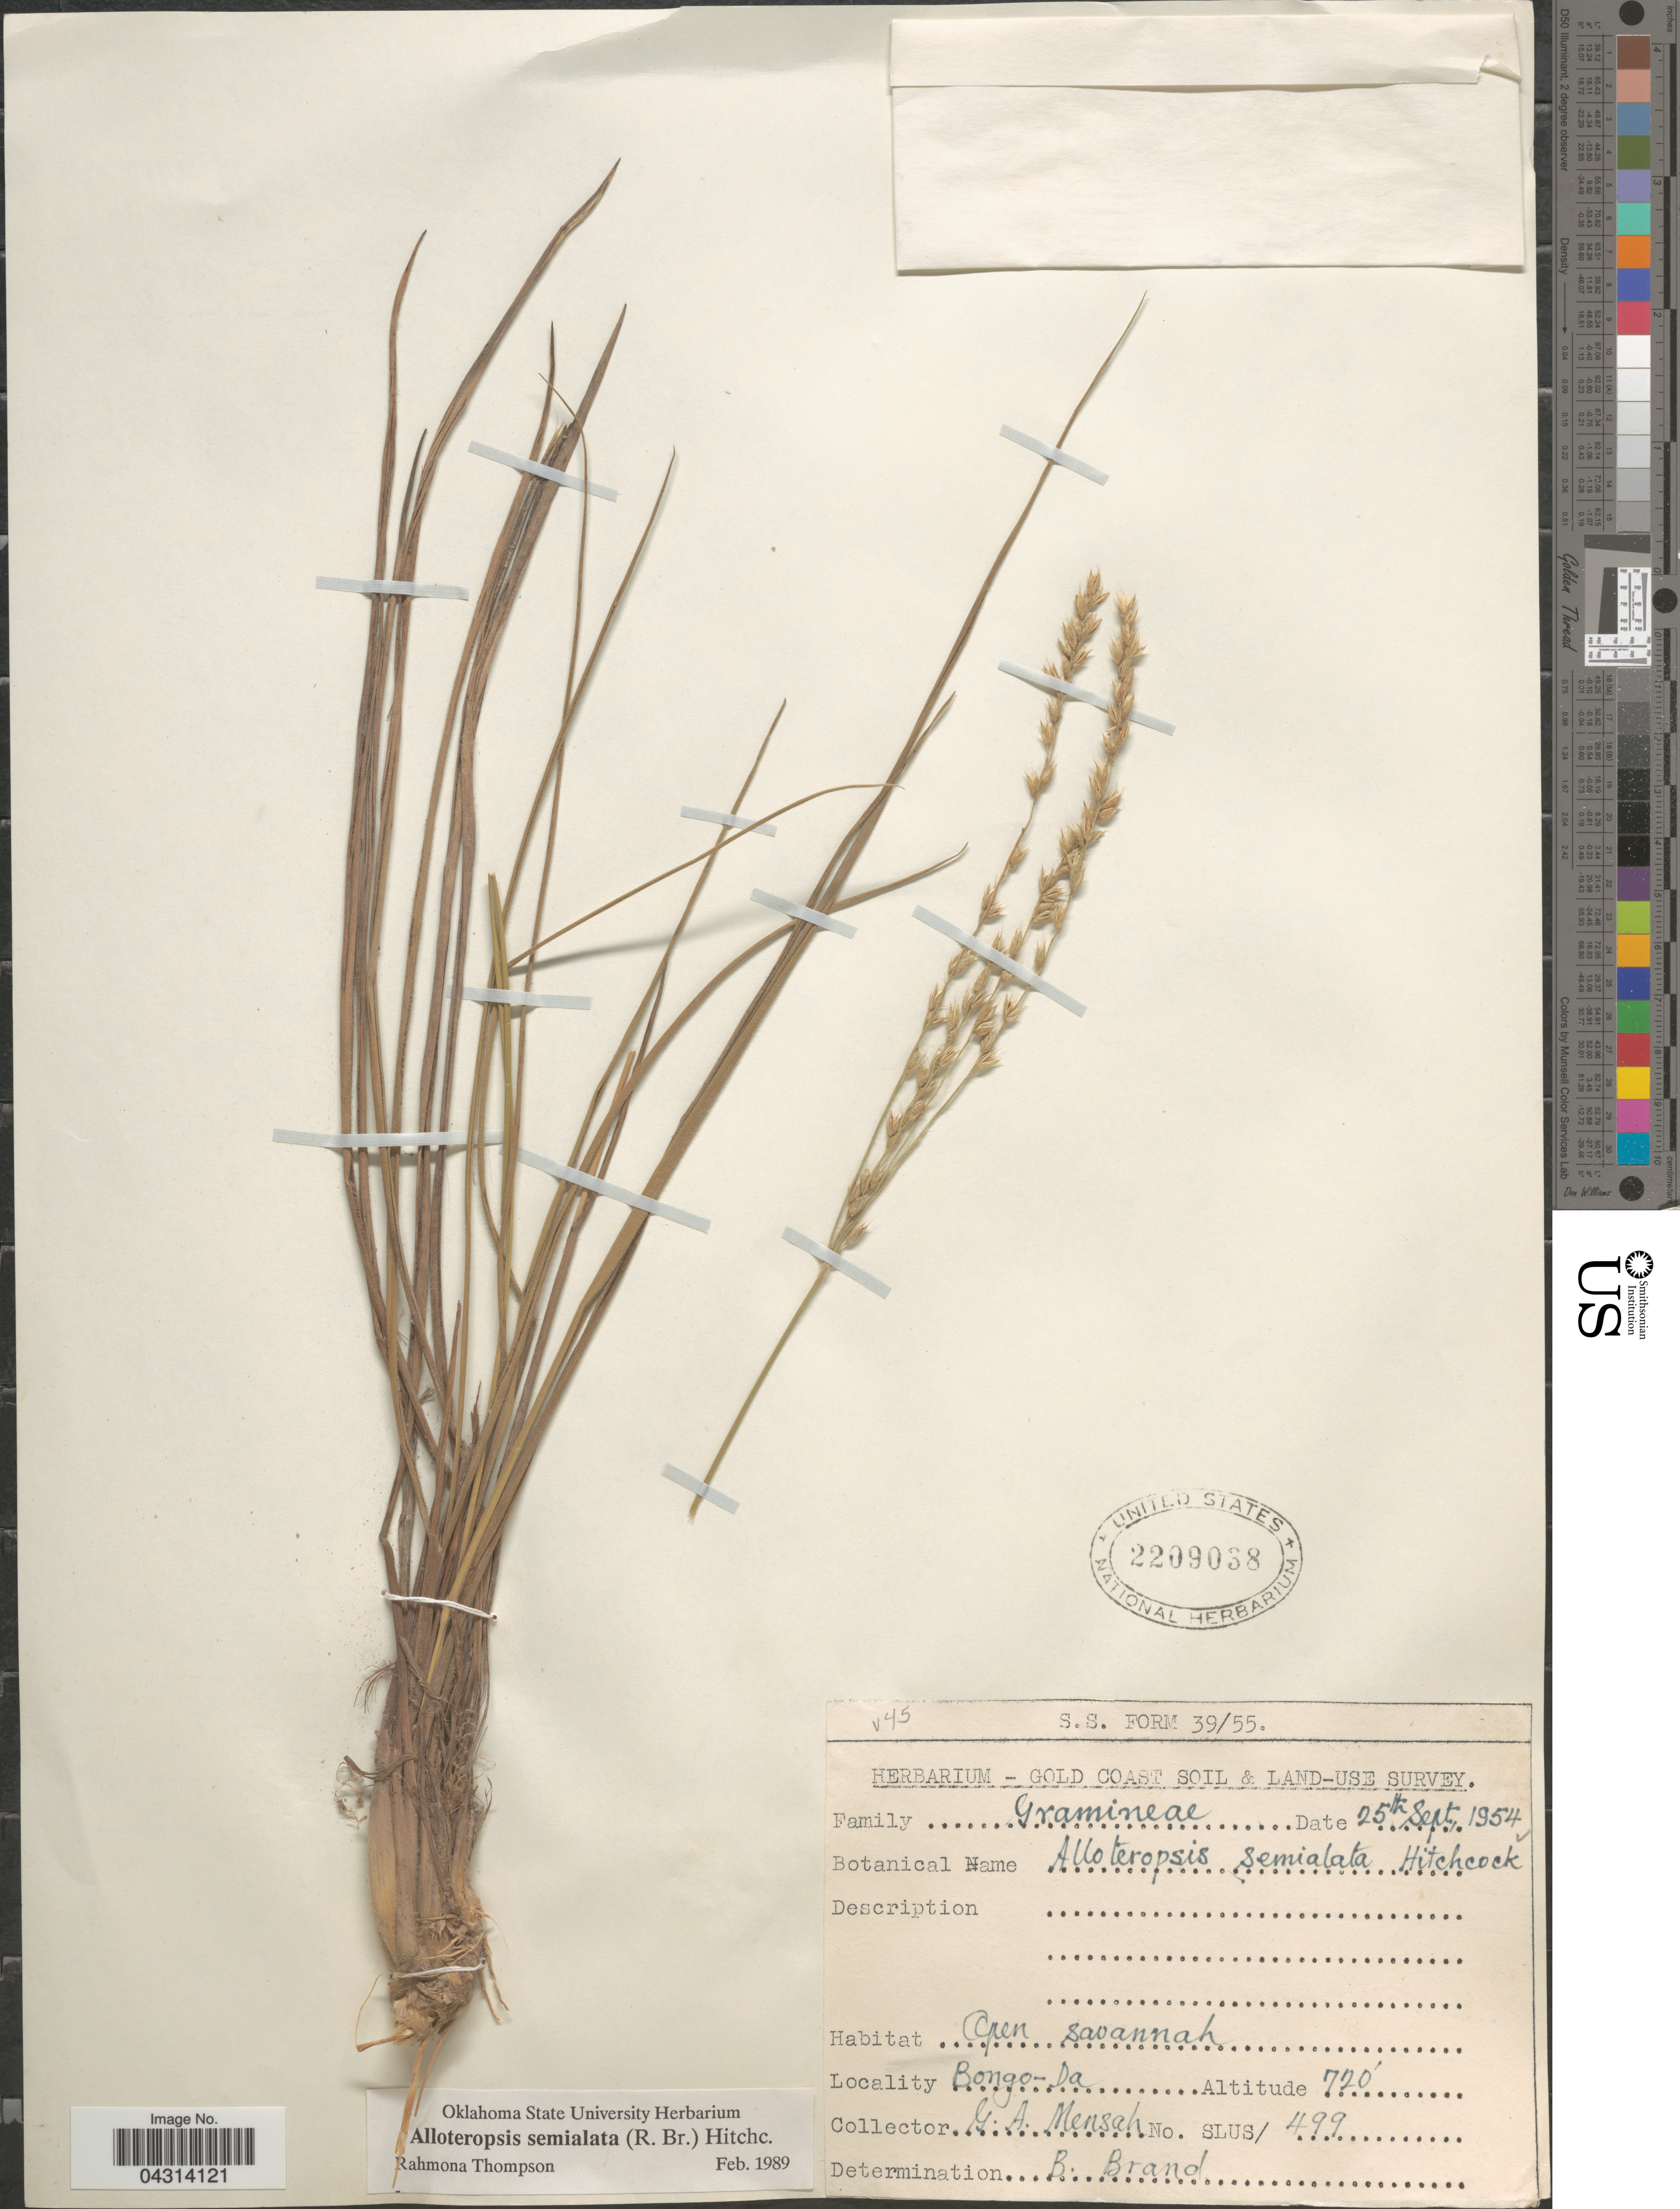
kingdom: Plantae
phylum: Tracheophyta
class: Liliopsida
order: Poales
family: Poaceae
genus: Alloteropsis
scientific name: Alloteropsis semialata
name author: (R. Br.) Hitchc.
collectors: G. Mensah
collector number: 499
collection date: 1954-09-25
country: Ghana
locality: Gold Coast Soil & Land-Use Survey. Open savannah. Bongo-Da.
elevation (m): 219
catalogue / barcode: US 2209038